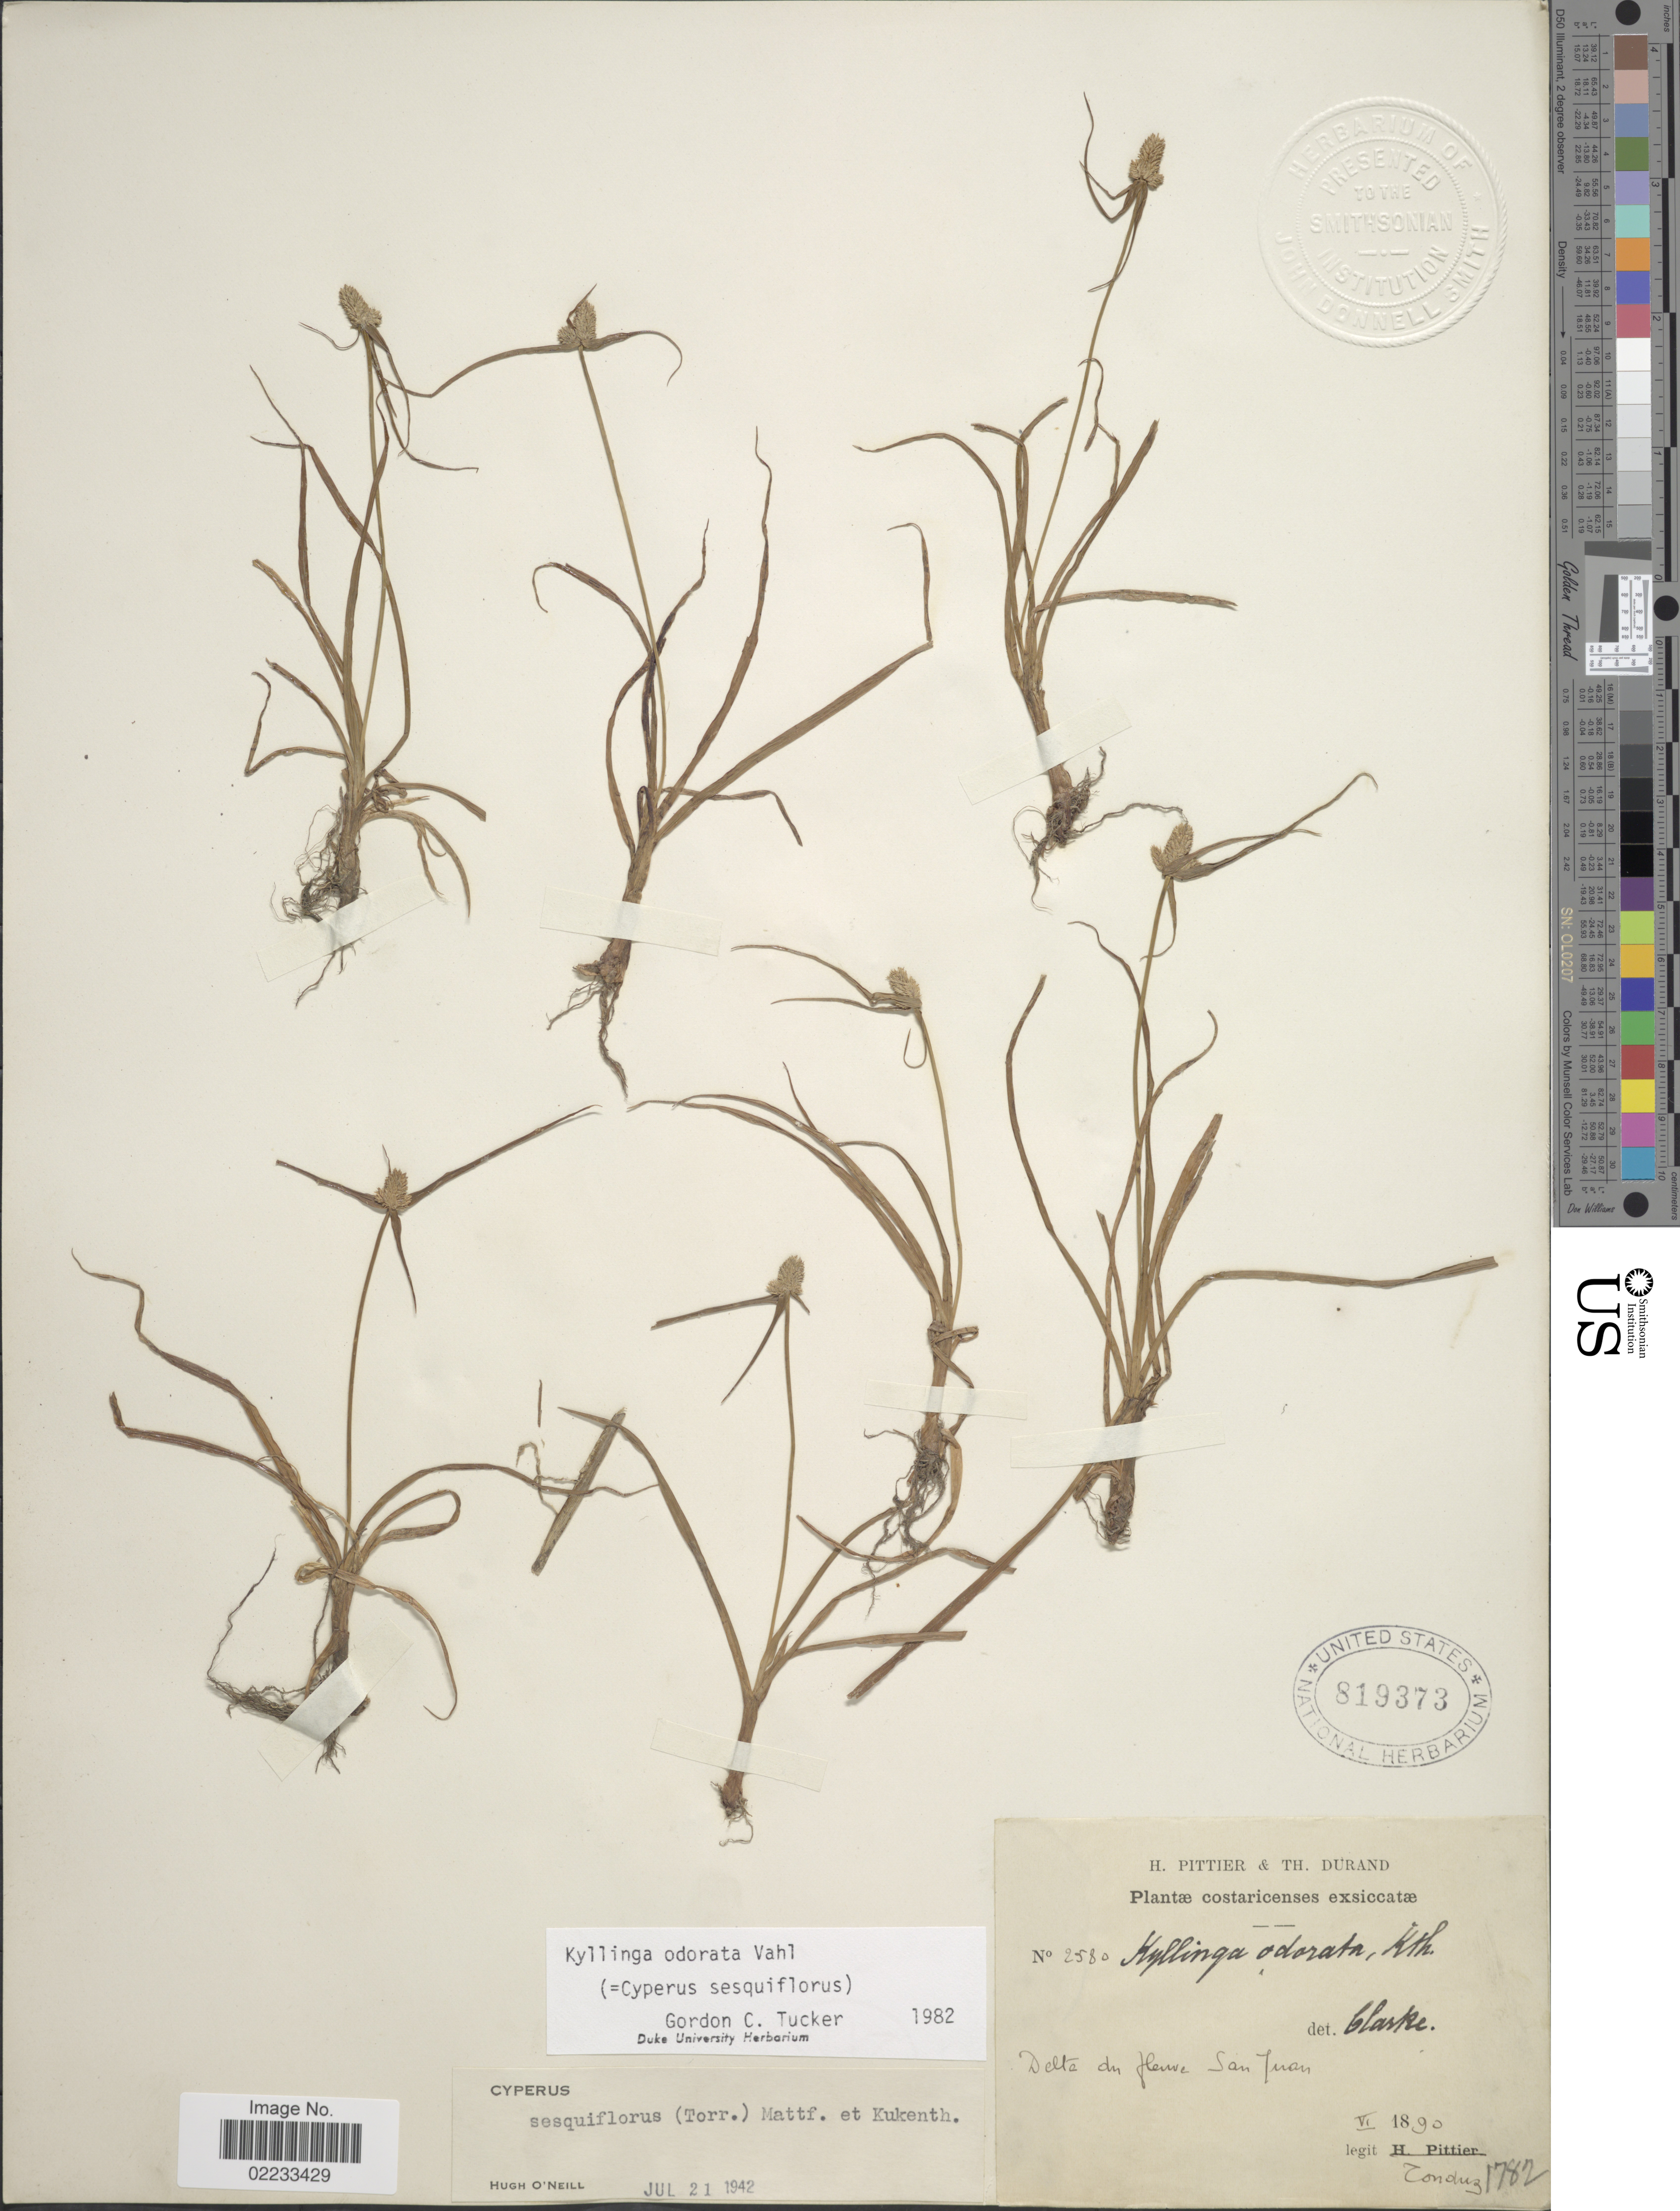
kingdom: Plantae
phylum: Tracheophyta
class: Liliopsida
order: Poales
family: Cyperaceae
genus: Cyperus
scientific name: Cyperus sesquiflorus subsp. sesquiflorus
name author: (Torr.) Mattf. & Kük.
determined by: Strong, M. T., (US), Smithsonian Institution - National Museum of Natural History (UNITED STATES)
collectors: A. Tonduz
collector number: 1782/2580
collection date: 1890-06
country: Costa Rica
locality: Delta du fleure San Juan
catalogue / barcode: US 819373